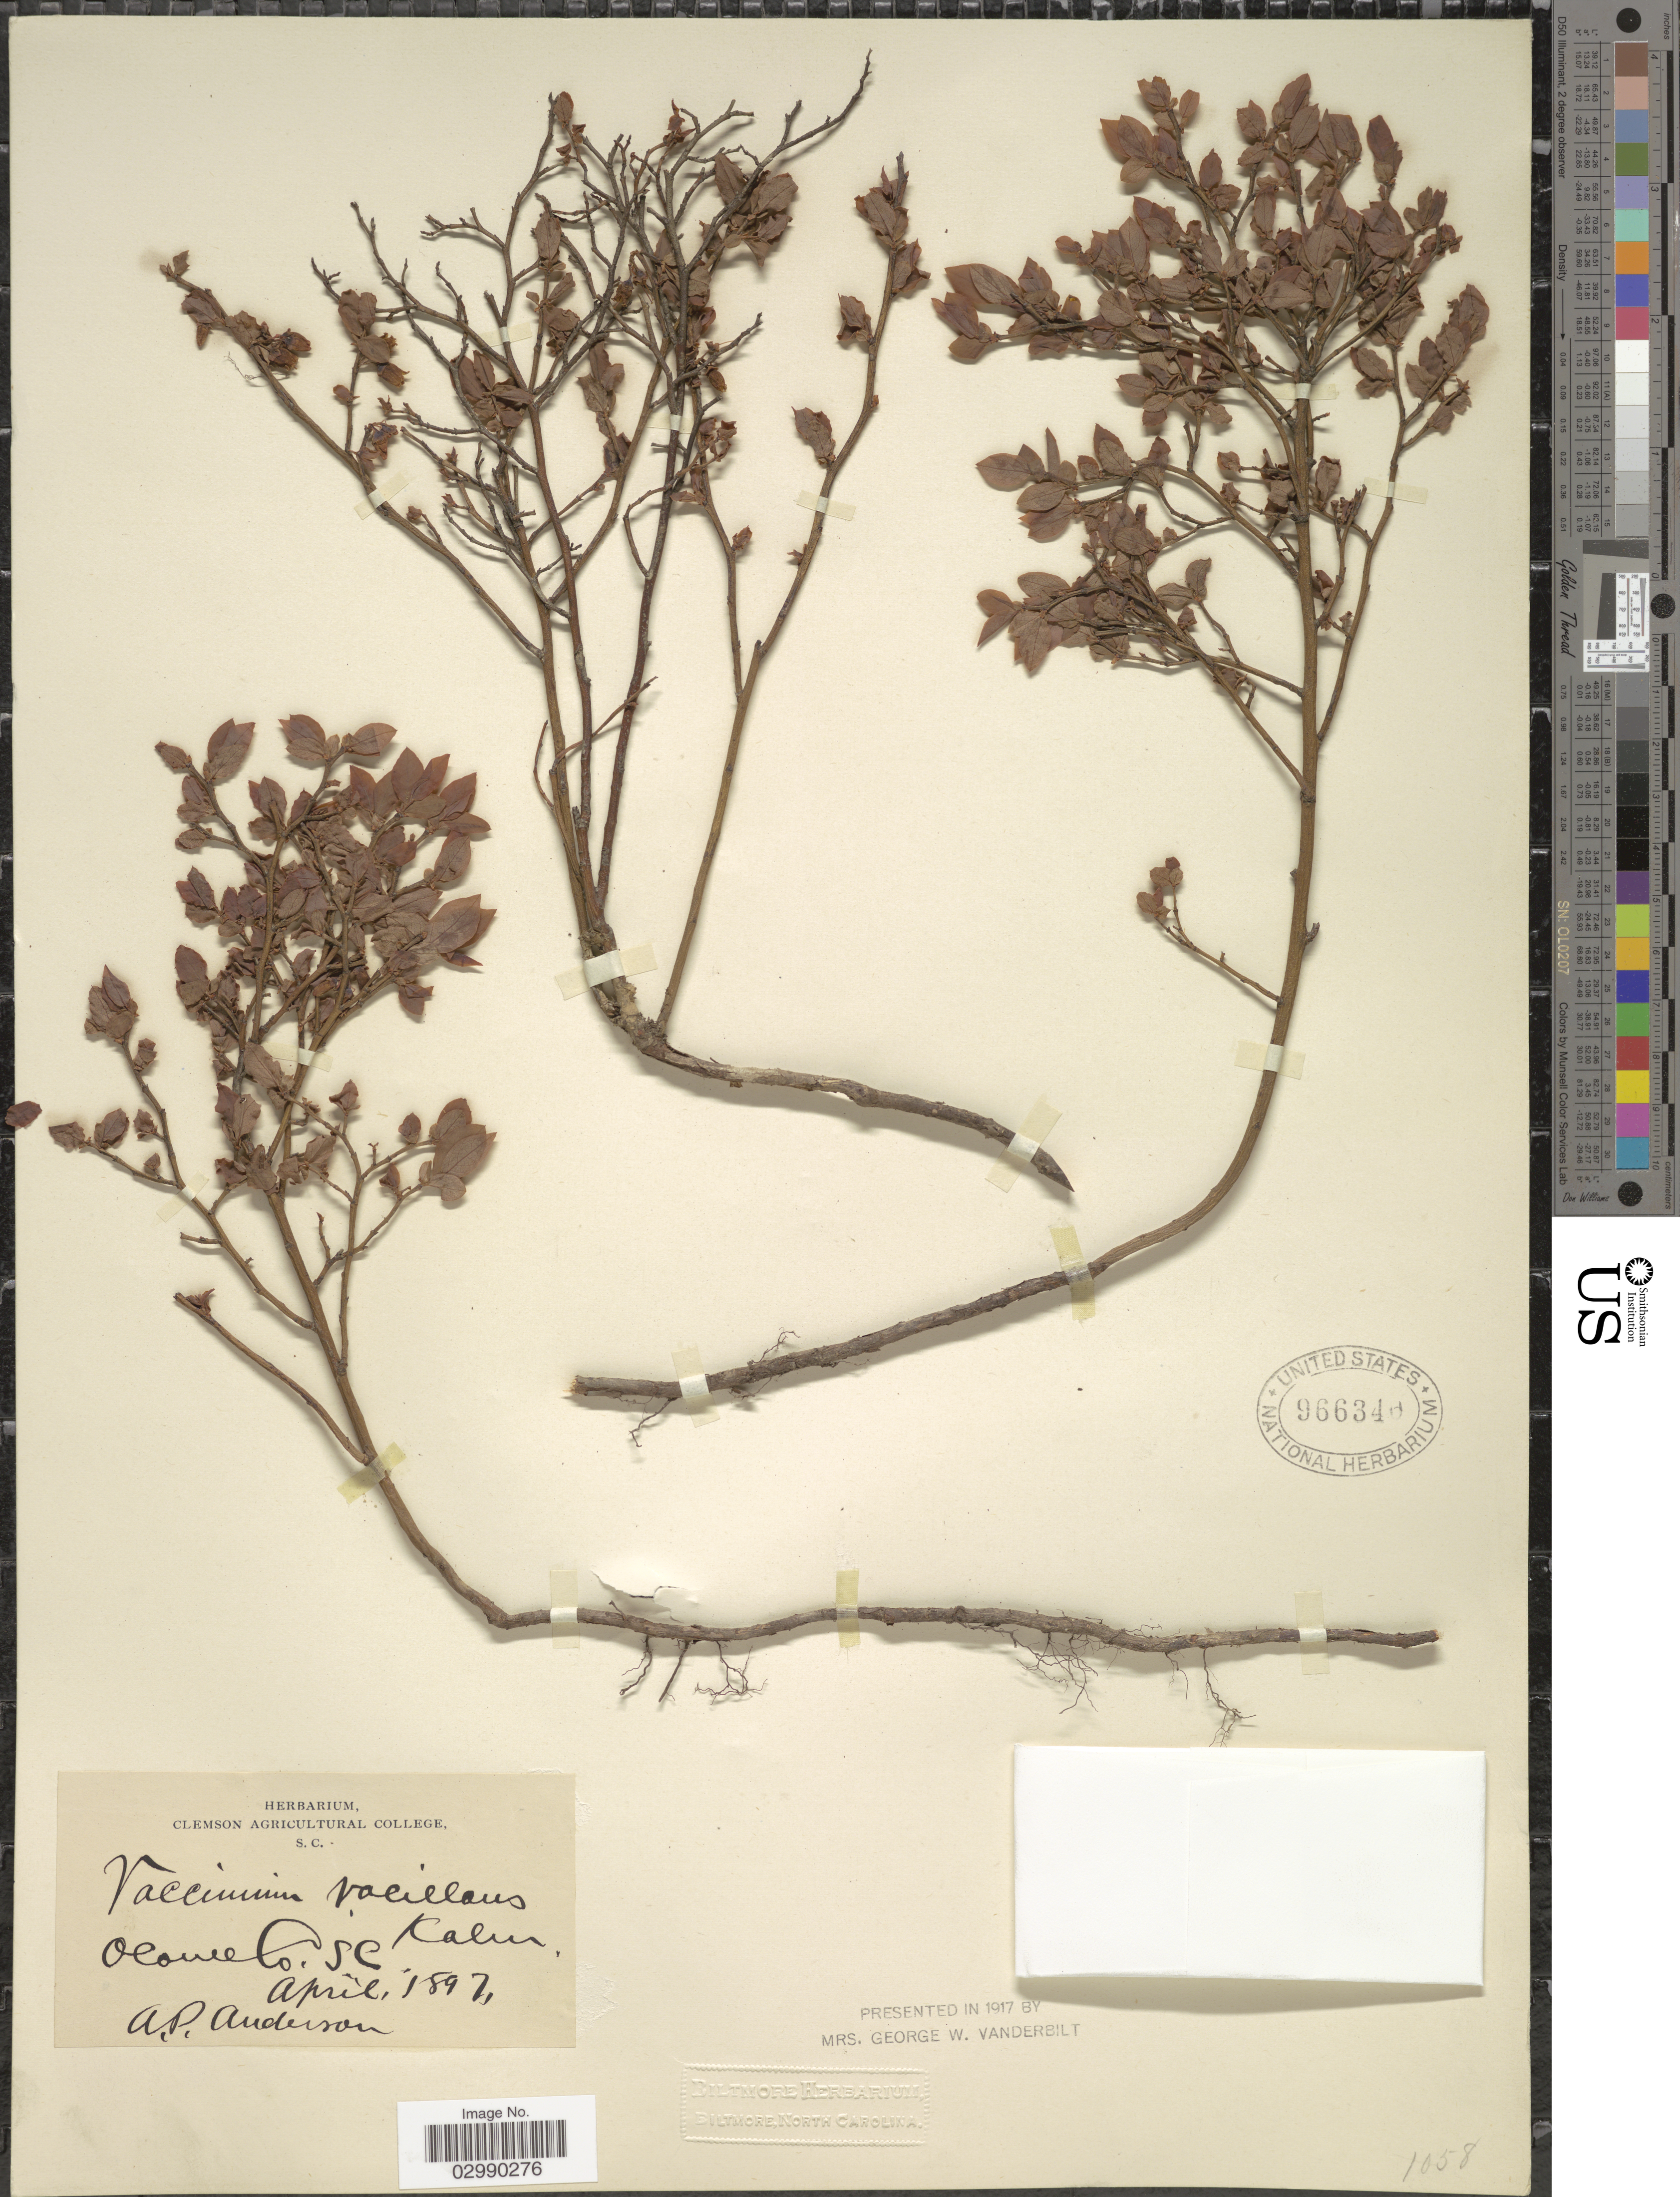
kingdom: Plantae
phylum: Tracheophyta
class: Magnoliopsida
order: Ericales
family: Ericaceae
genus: Vaccinium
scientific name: Vaccinium vacillans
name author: Kalm ex Torr.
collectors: A. P. Anderson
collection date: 1897-04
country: United States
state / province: South Carolina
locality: Oconee Co.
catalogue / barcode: US 966346